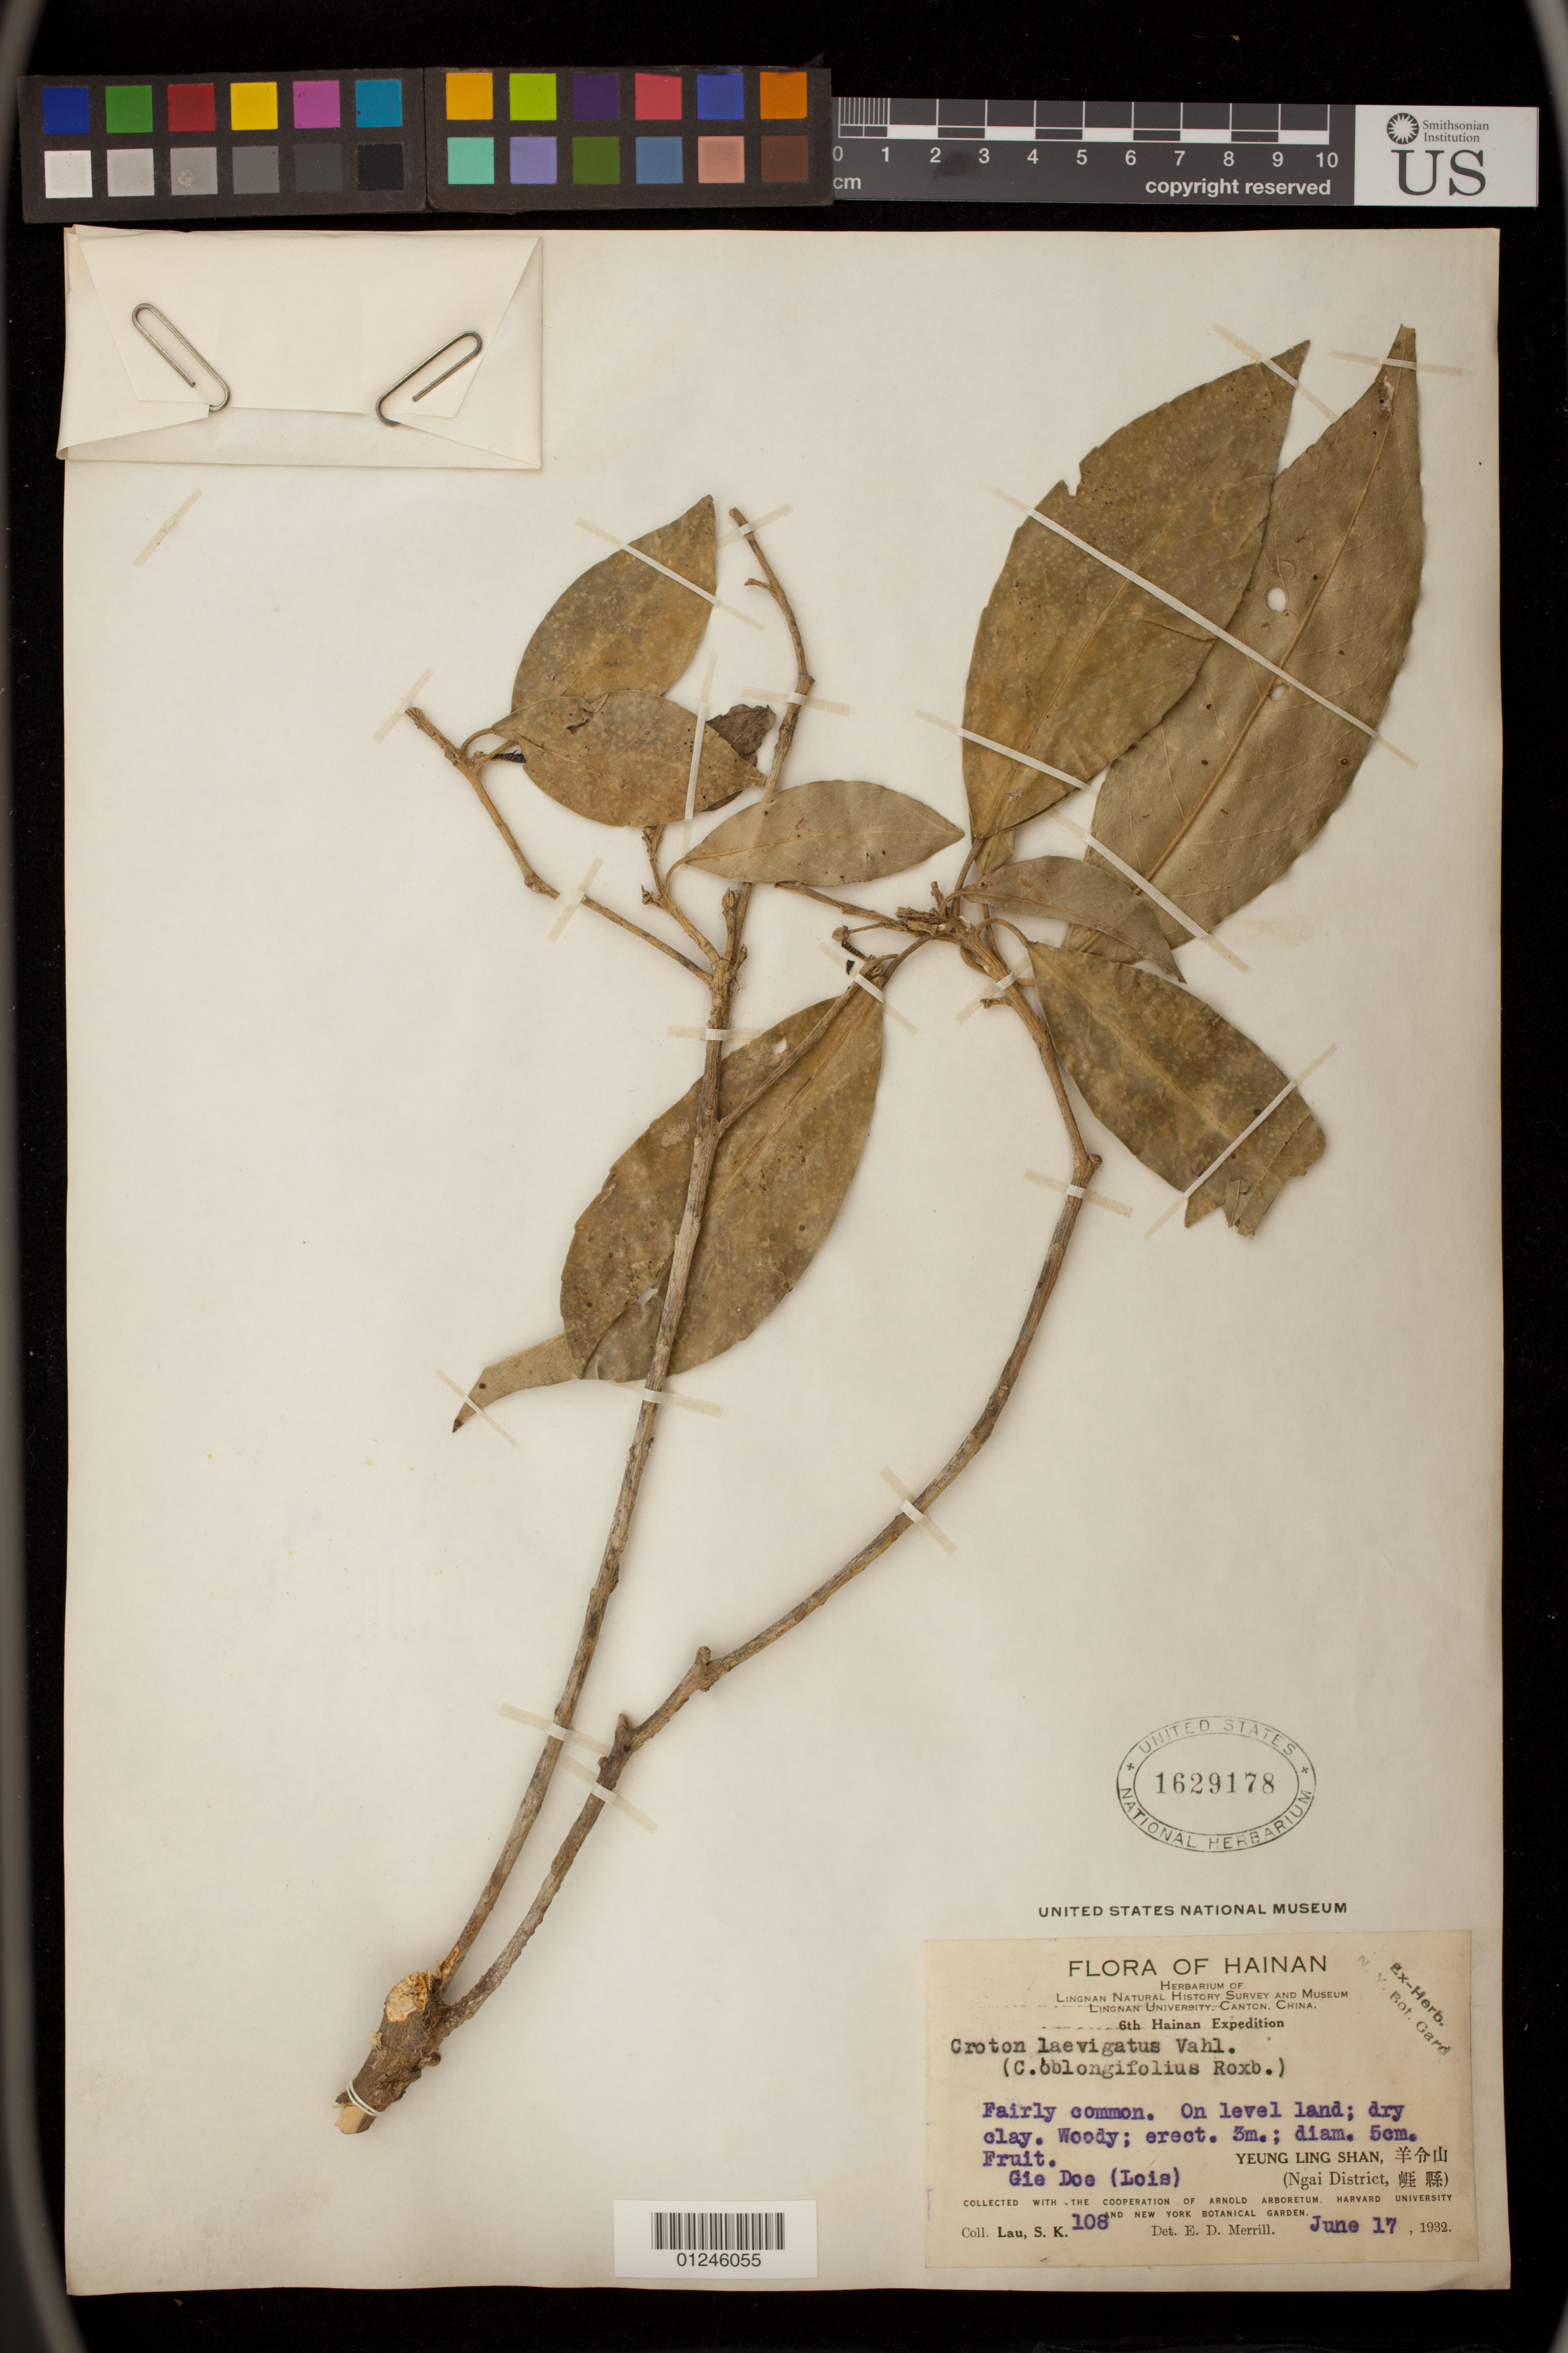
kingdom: Plantae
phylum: Tracheophyta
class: Magnoliopsida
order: Malpighiales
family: Euphorbiaceae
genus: Croton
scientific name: Croton laevigatus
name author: Vahl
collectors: S. K. Lau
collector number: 108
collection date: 1932-06-17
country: China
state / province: Hainan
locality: Yeung Ling Shan Ngai District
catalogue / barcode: US 1629178